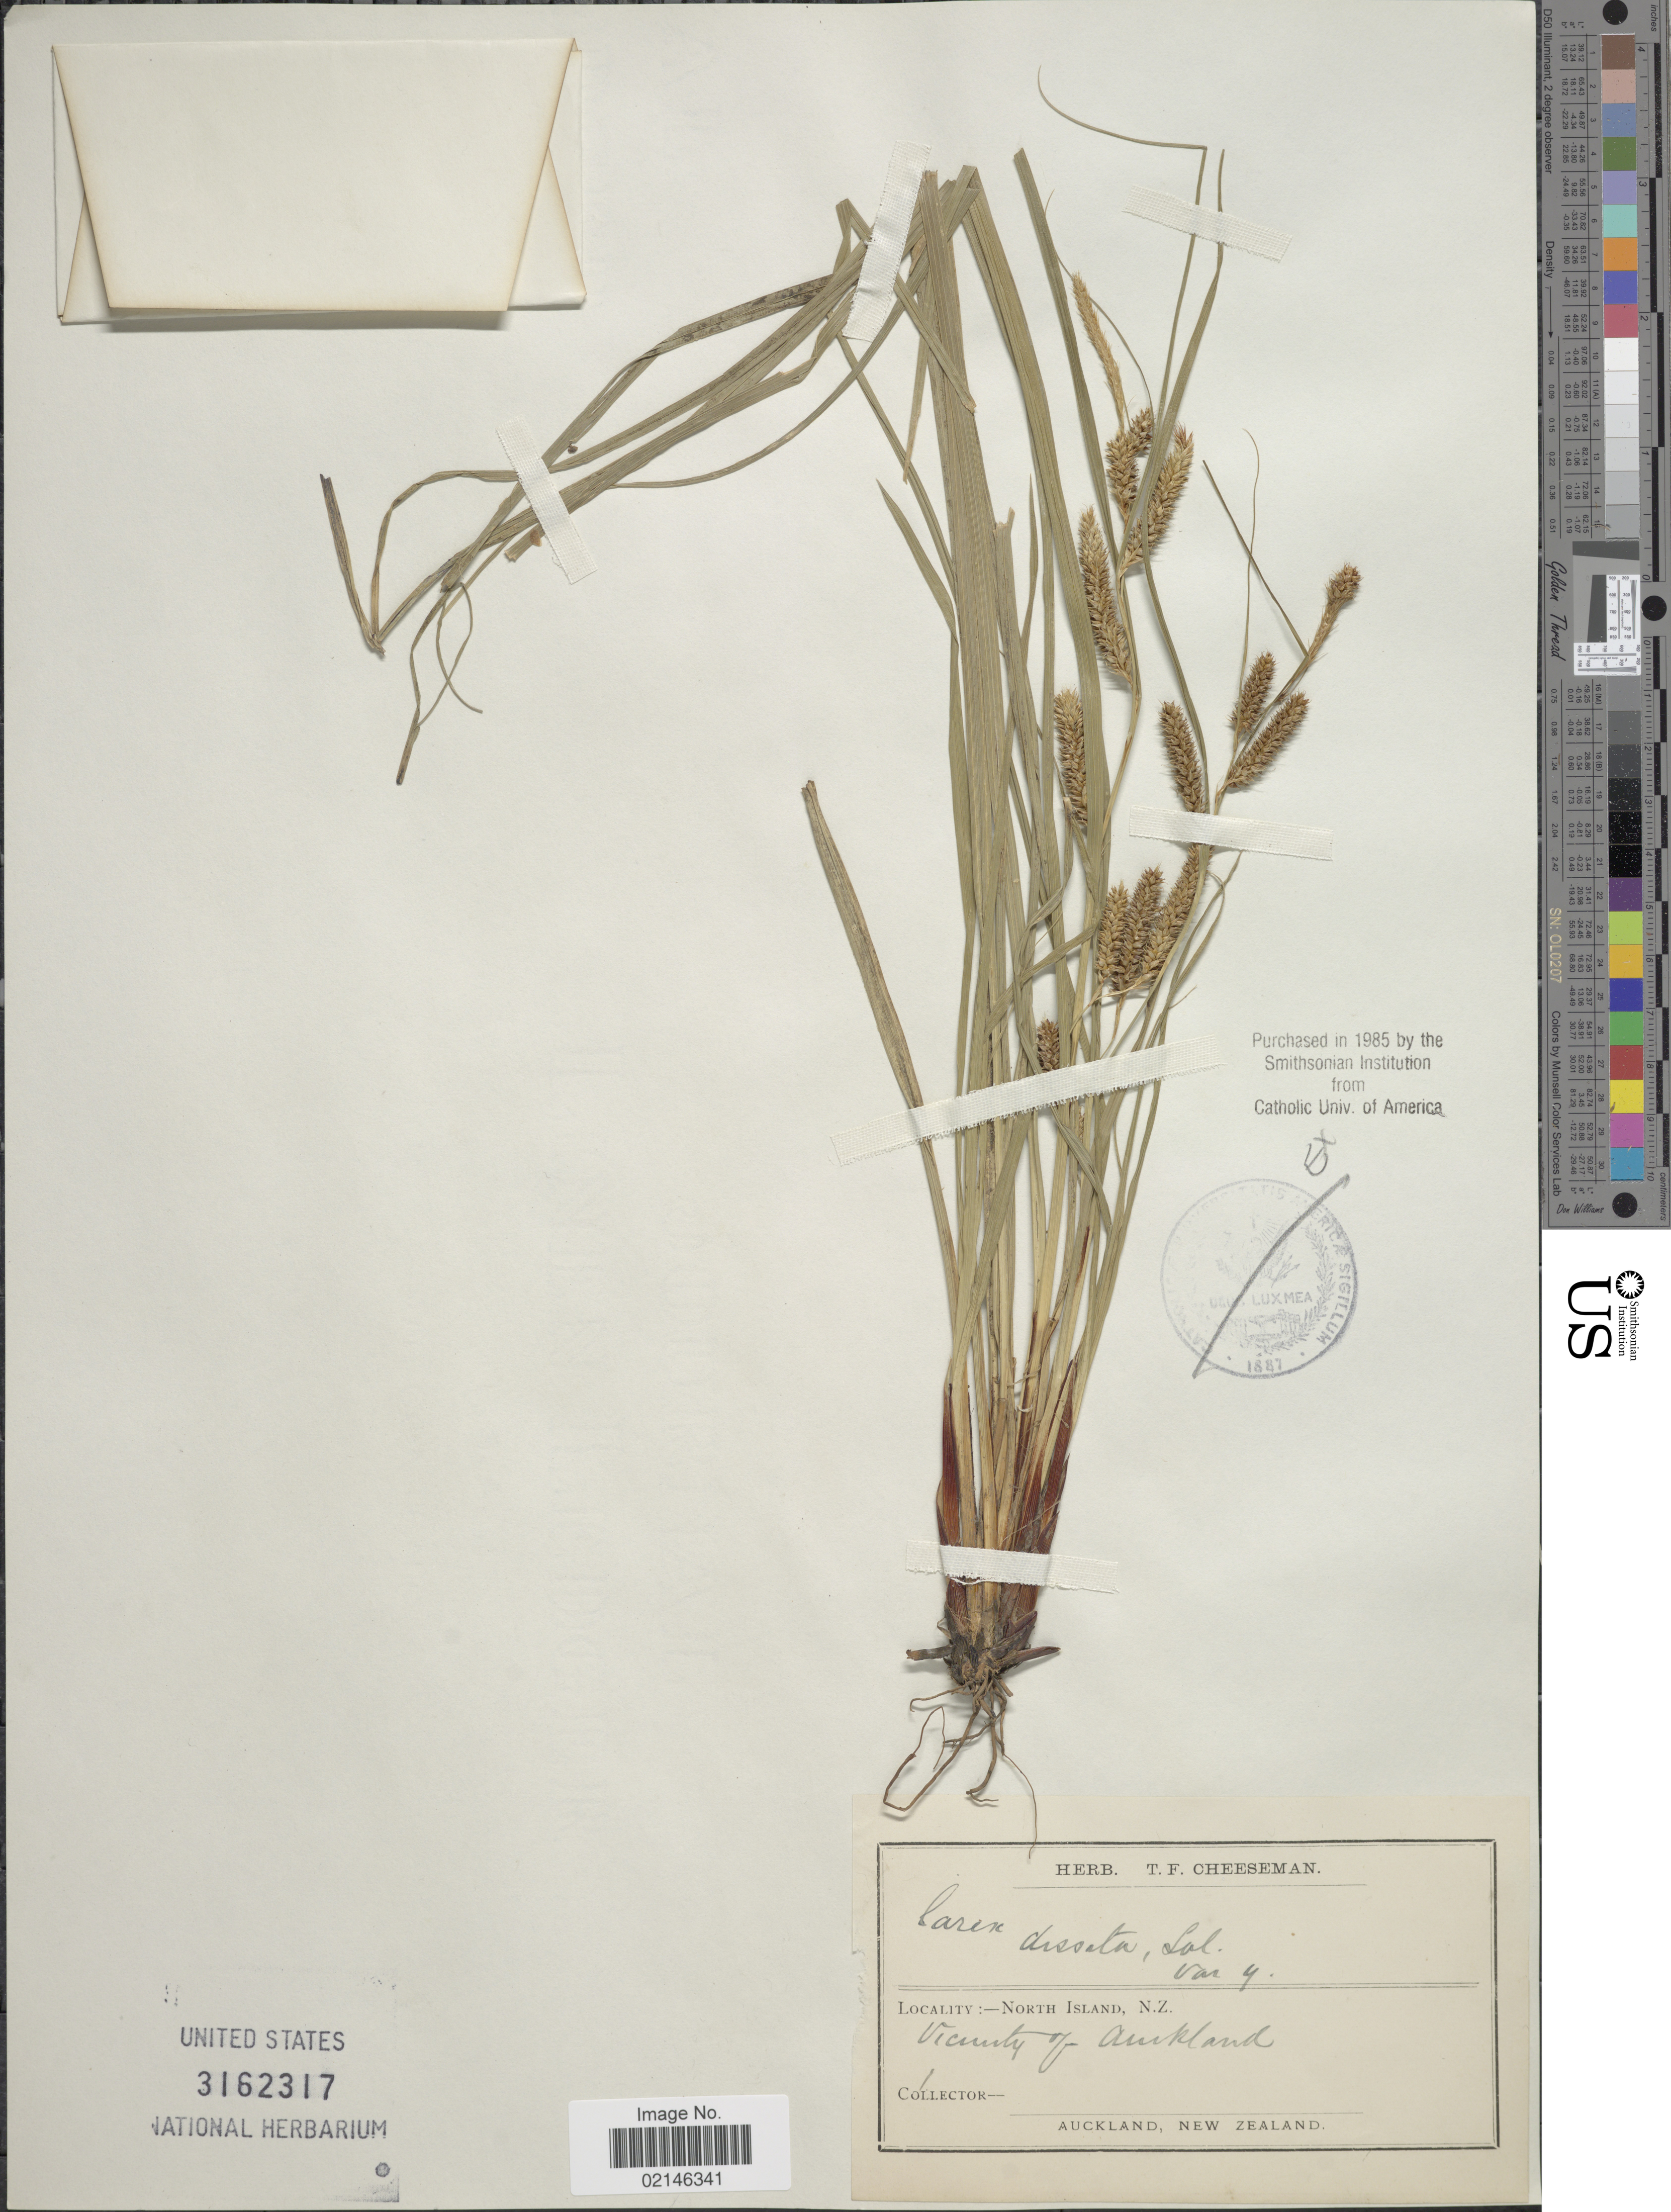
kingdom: Plantae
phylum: Tracheophyta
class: Liliopsida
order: Poales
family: Cyperaceae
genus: Carex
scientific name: Carex dissita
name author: Sol. ex Boott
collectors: ex herb. T. F. Cheeseman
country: New Zealand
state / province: Auckland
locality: North Island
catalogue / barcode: US 3162317